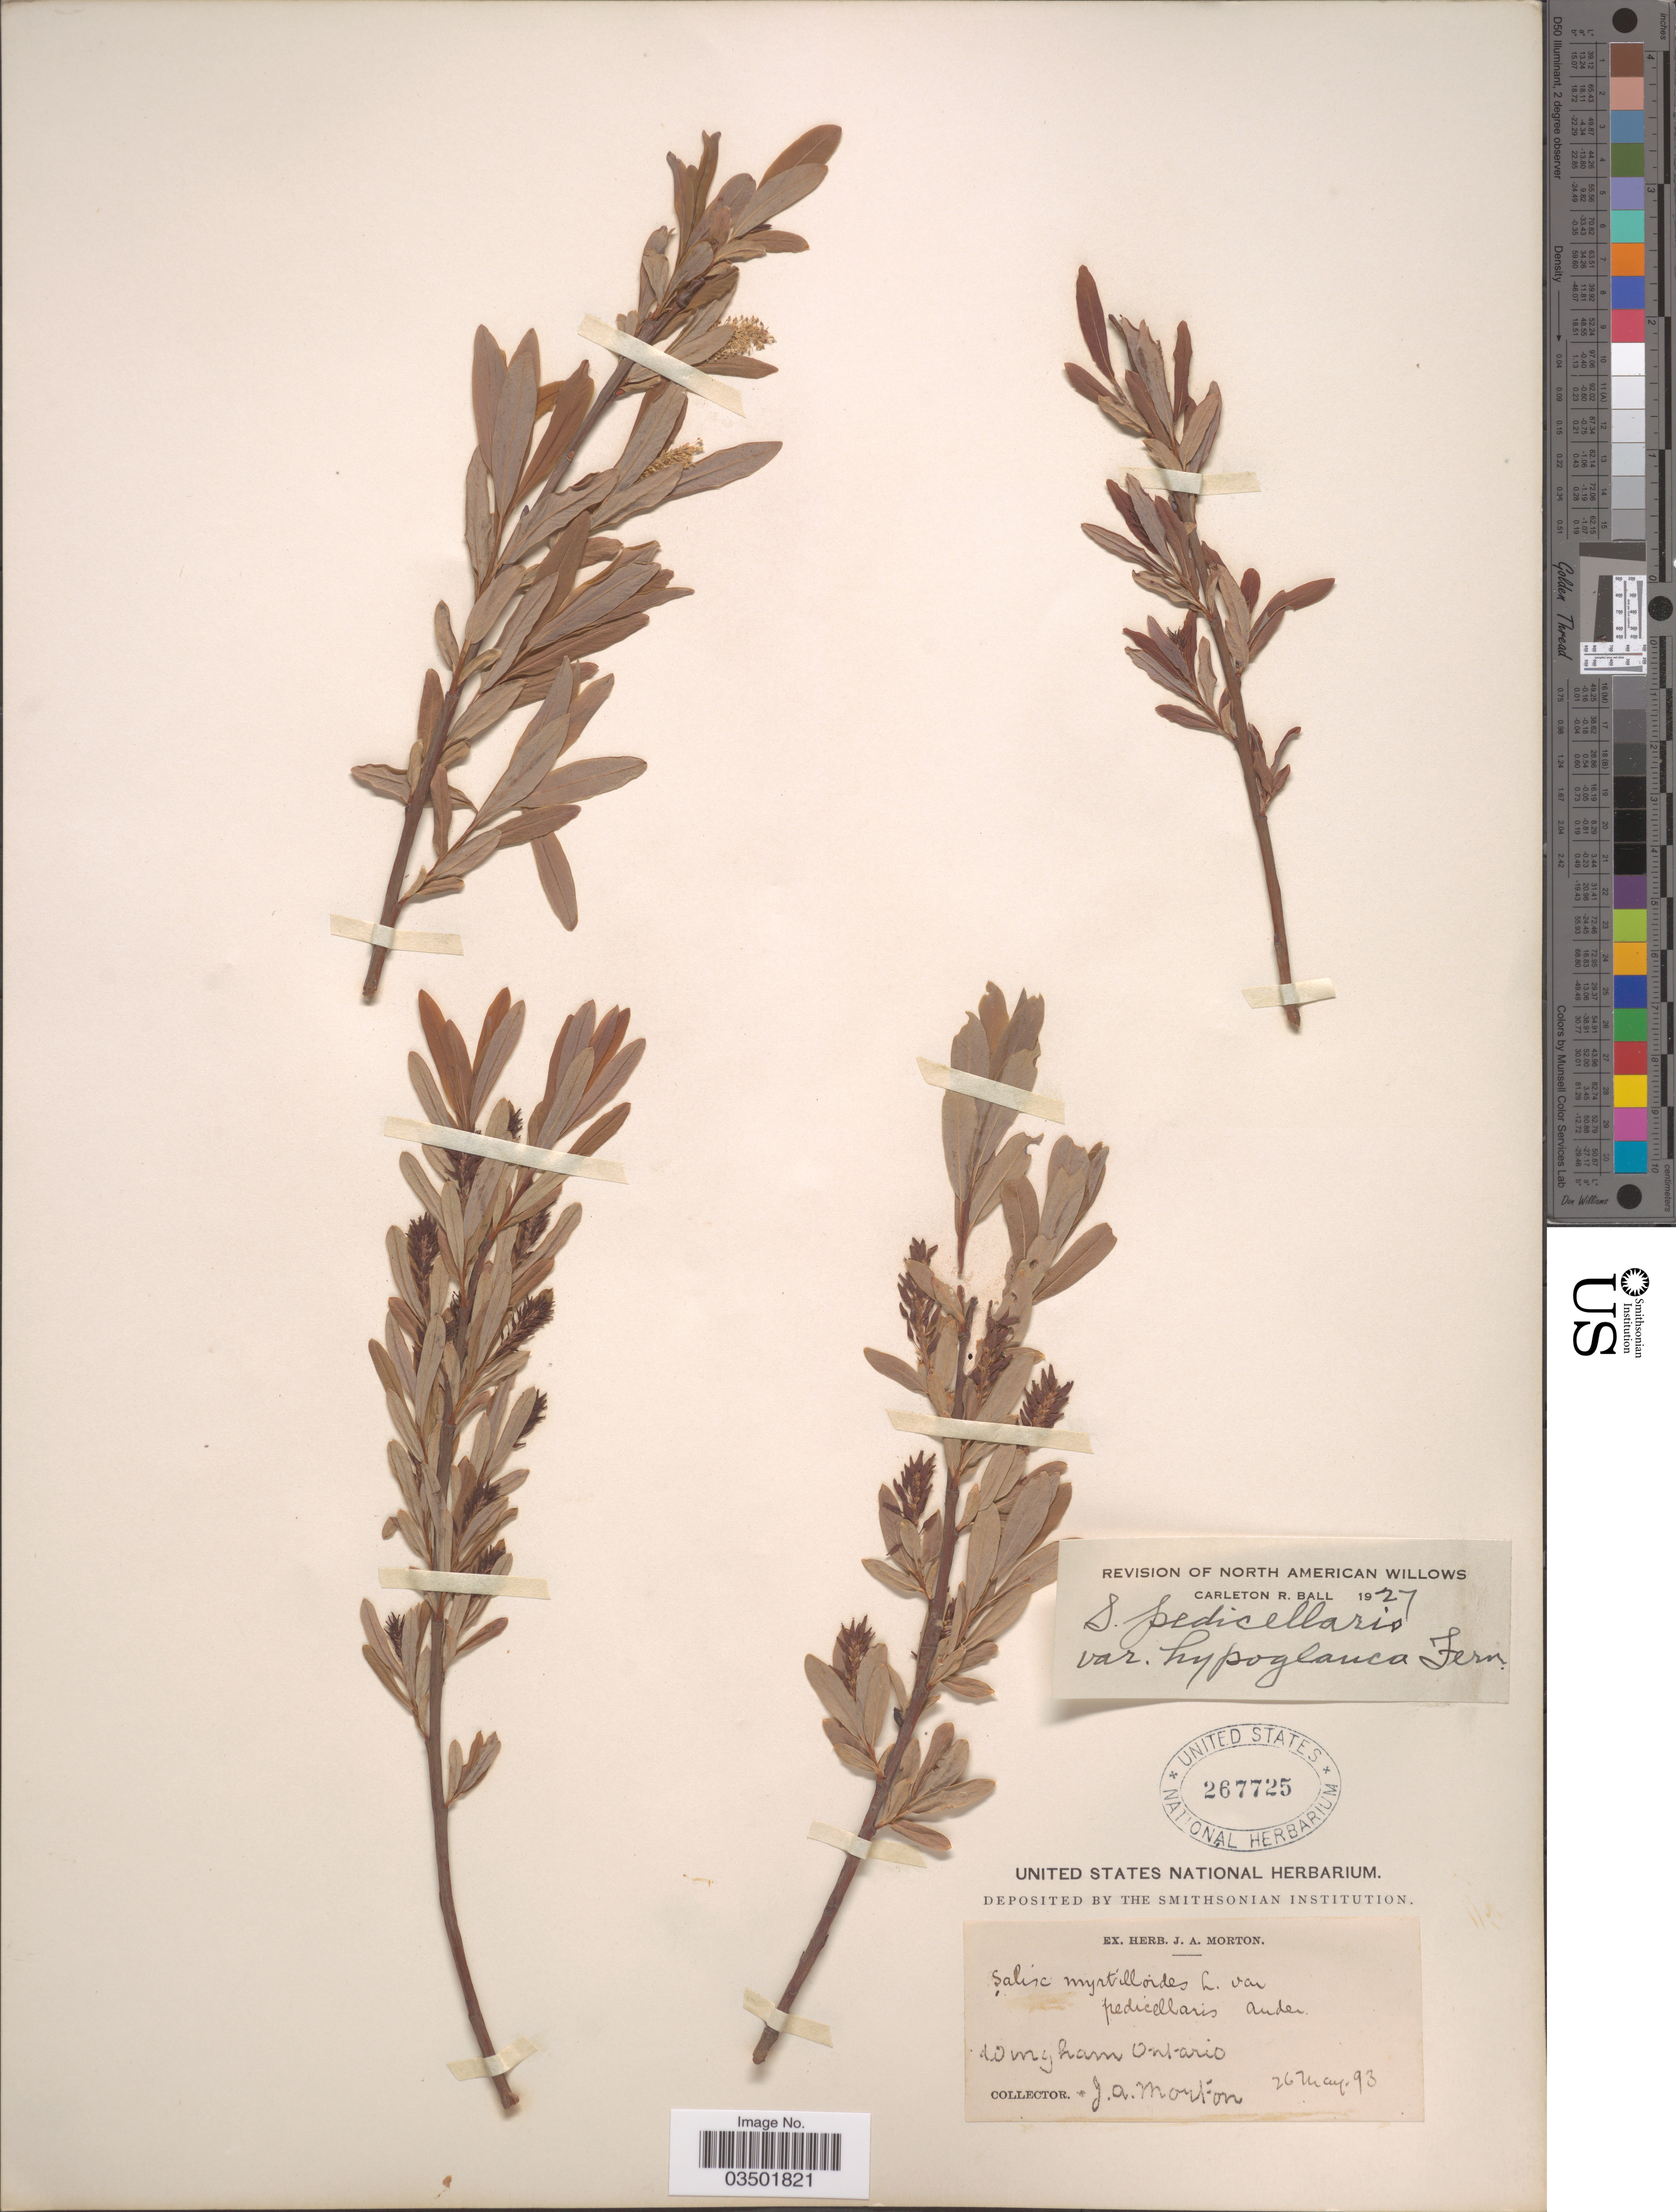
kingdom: Plantae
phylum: Tracheophyta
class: Magnoliopsida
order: Malpighiales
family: Salicaceae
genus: Salix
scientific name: Salix pedicellaris var. hypoglauca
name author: Fernald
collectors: J. A. Morton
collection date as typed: Transcribed d/m/y: 26/5/93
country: Canada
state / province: Ontario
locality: Wingham.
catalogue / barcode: US 267725